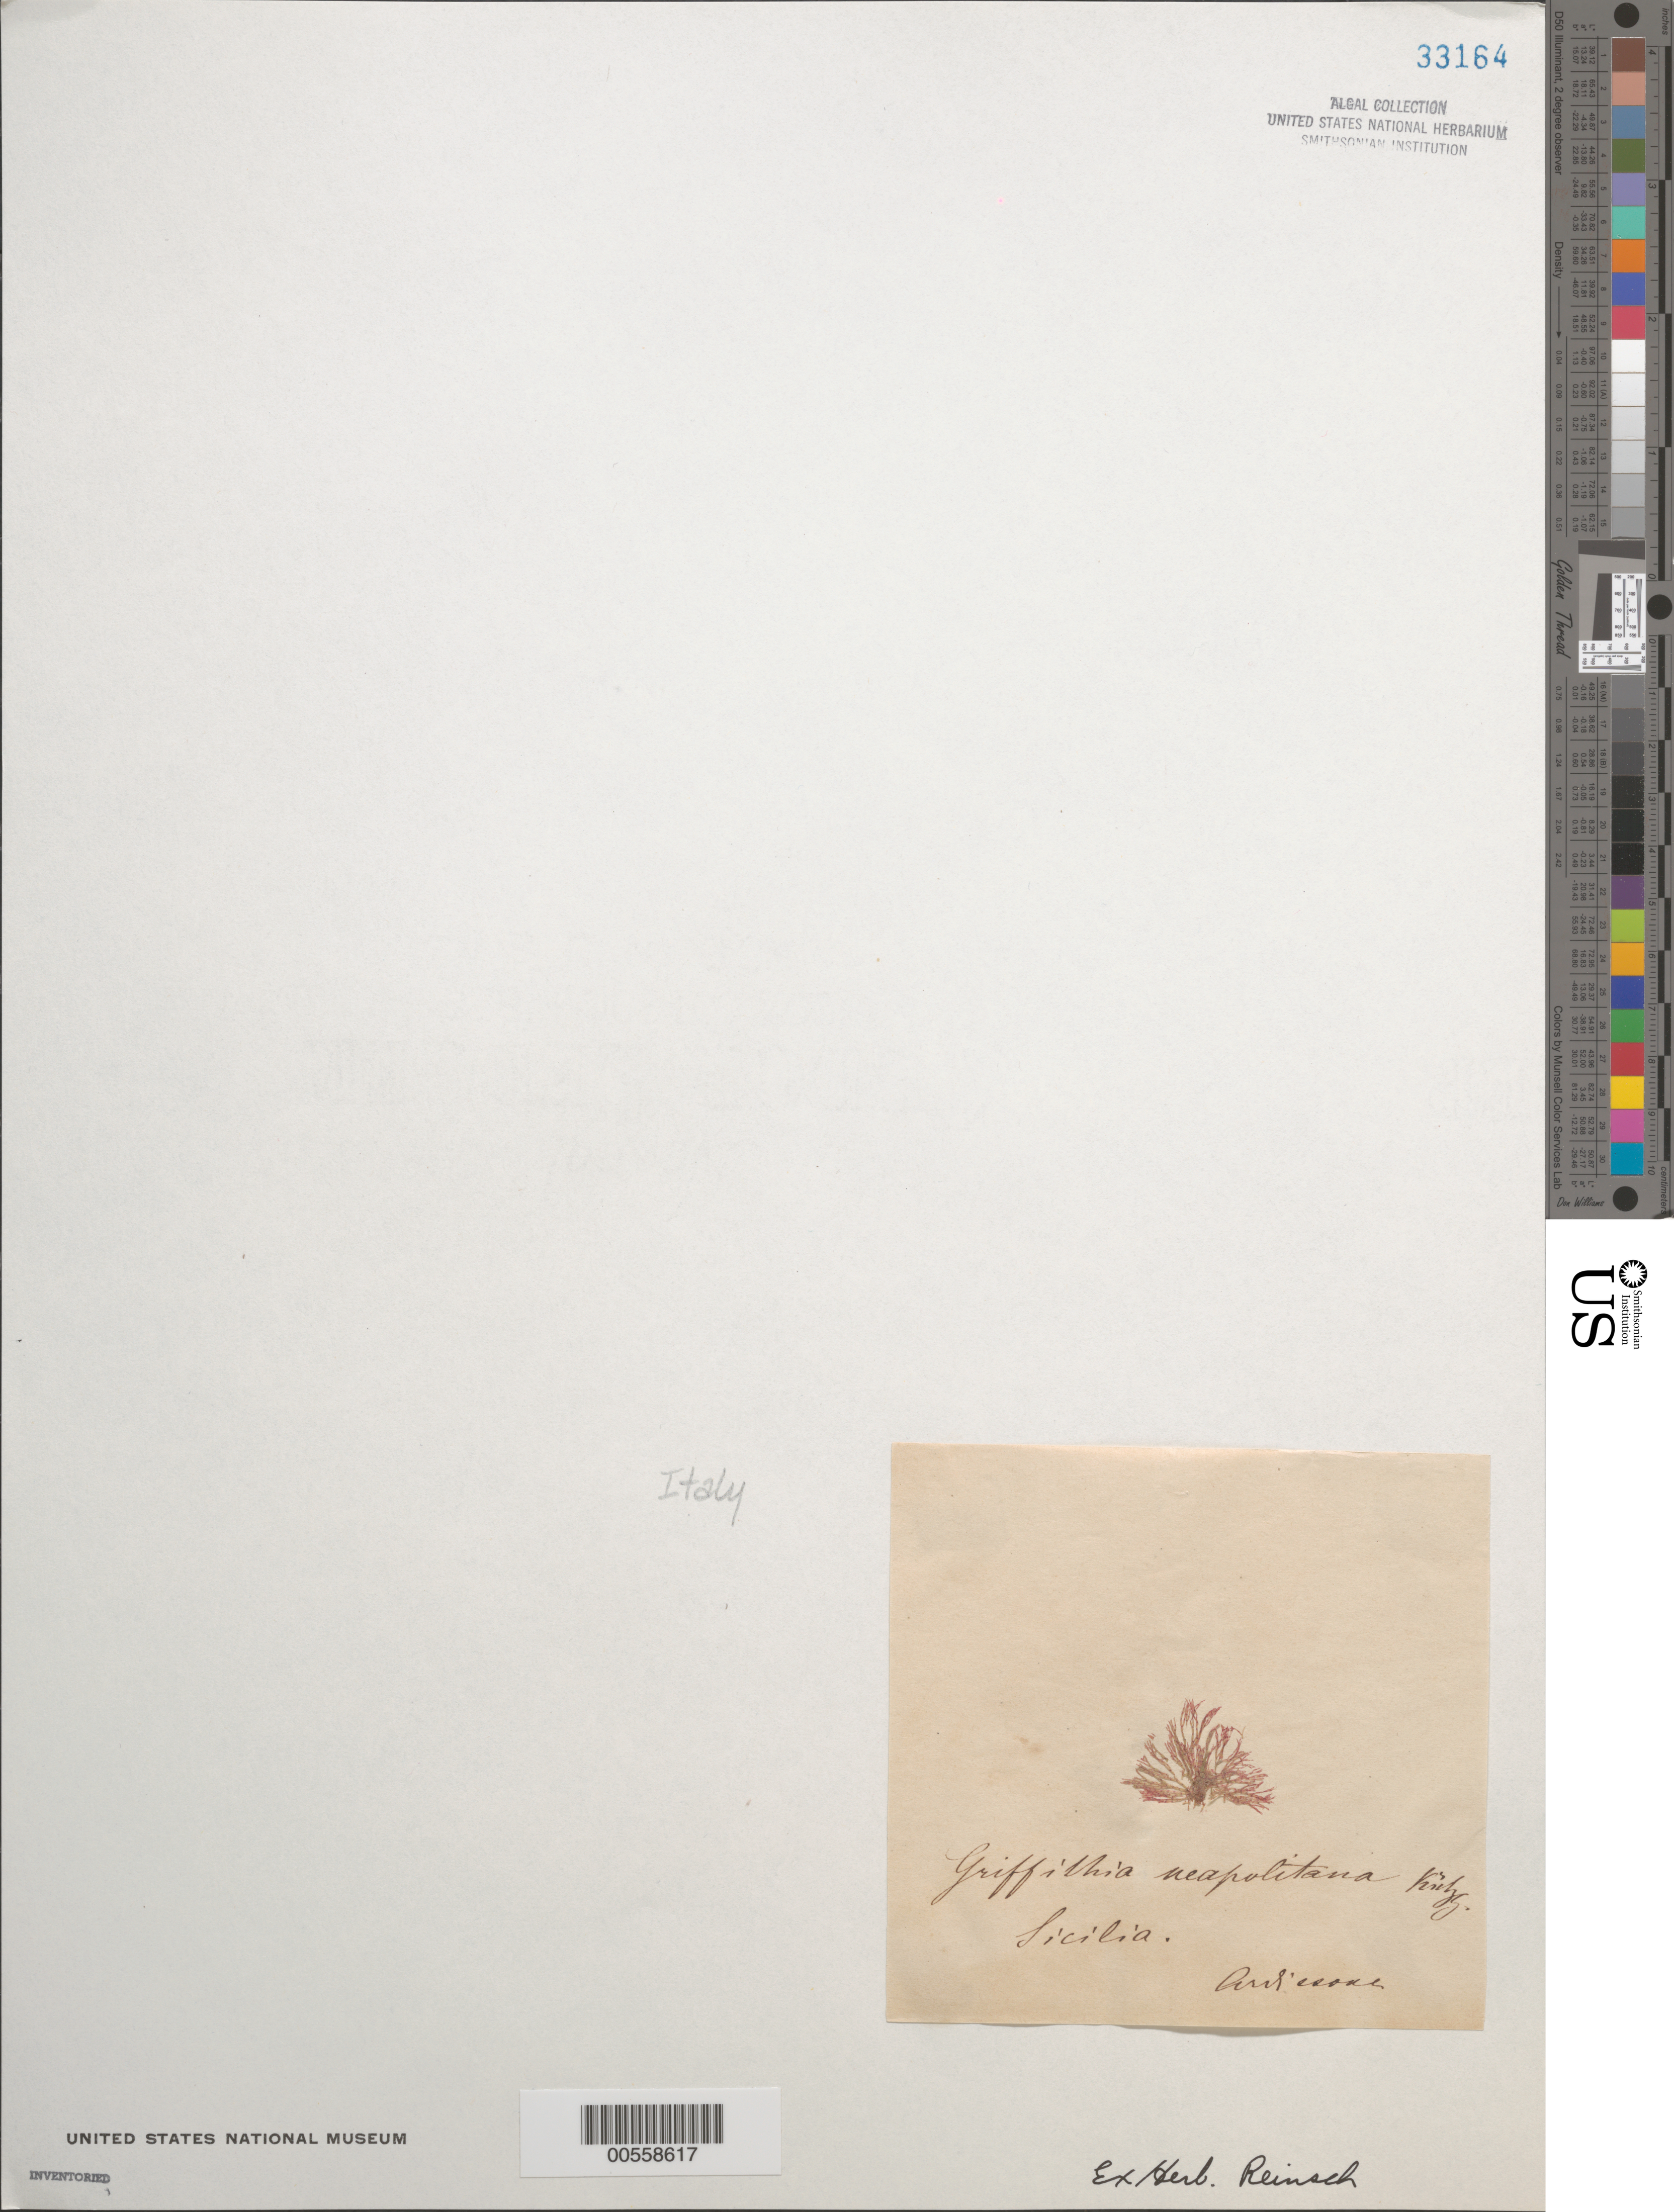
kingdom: Plantae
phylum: Rhodophyta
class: Florideophyceae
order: Ceramiales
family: Wrangeliaceae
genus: Griffithsia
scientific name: Griffithsia opuntioides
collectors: F. Ardissone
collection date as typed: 1861 TO -- --- 1885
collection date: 1861/1885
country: Italy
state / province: Siciliana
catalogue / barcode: US 33164